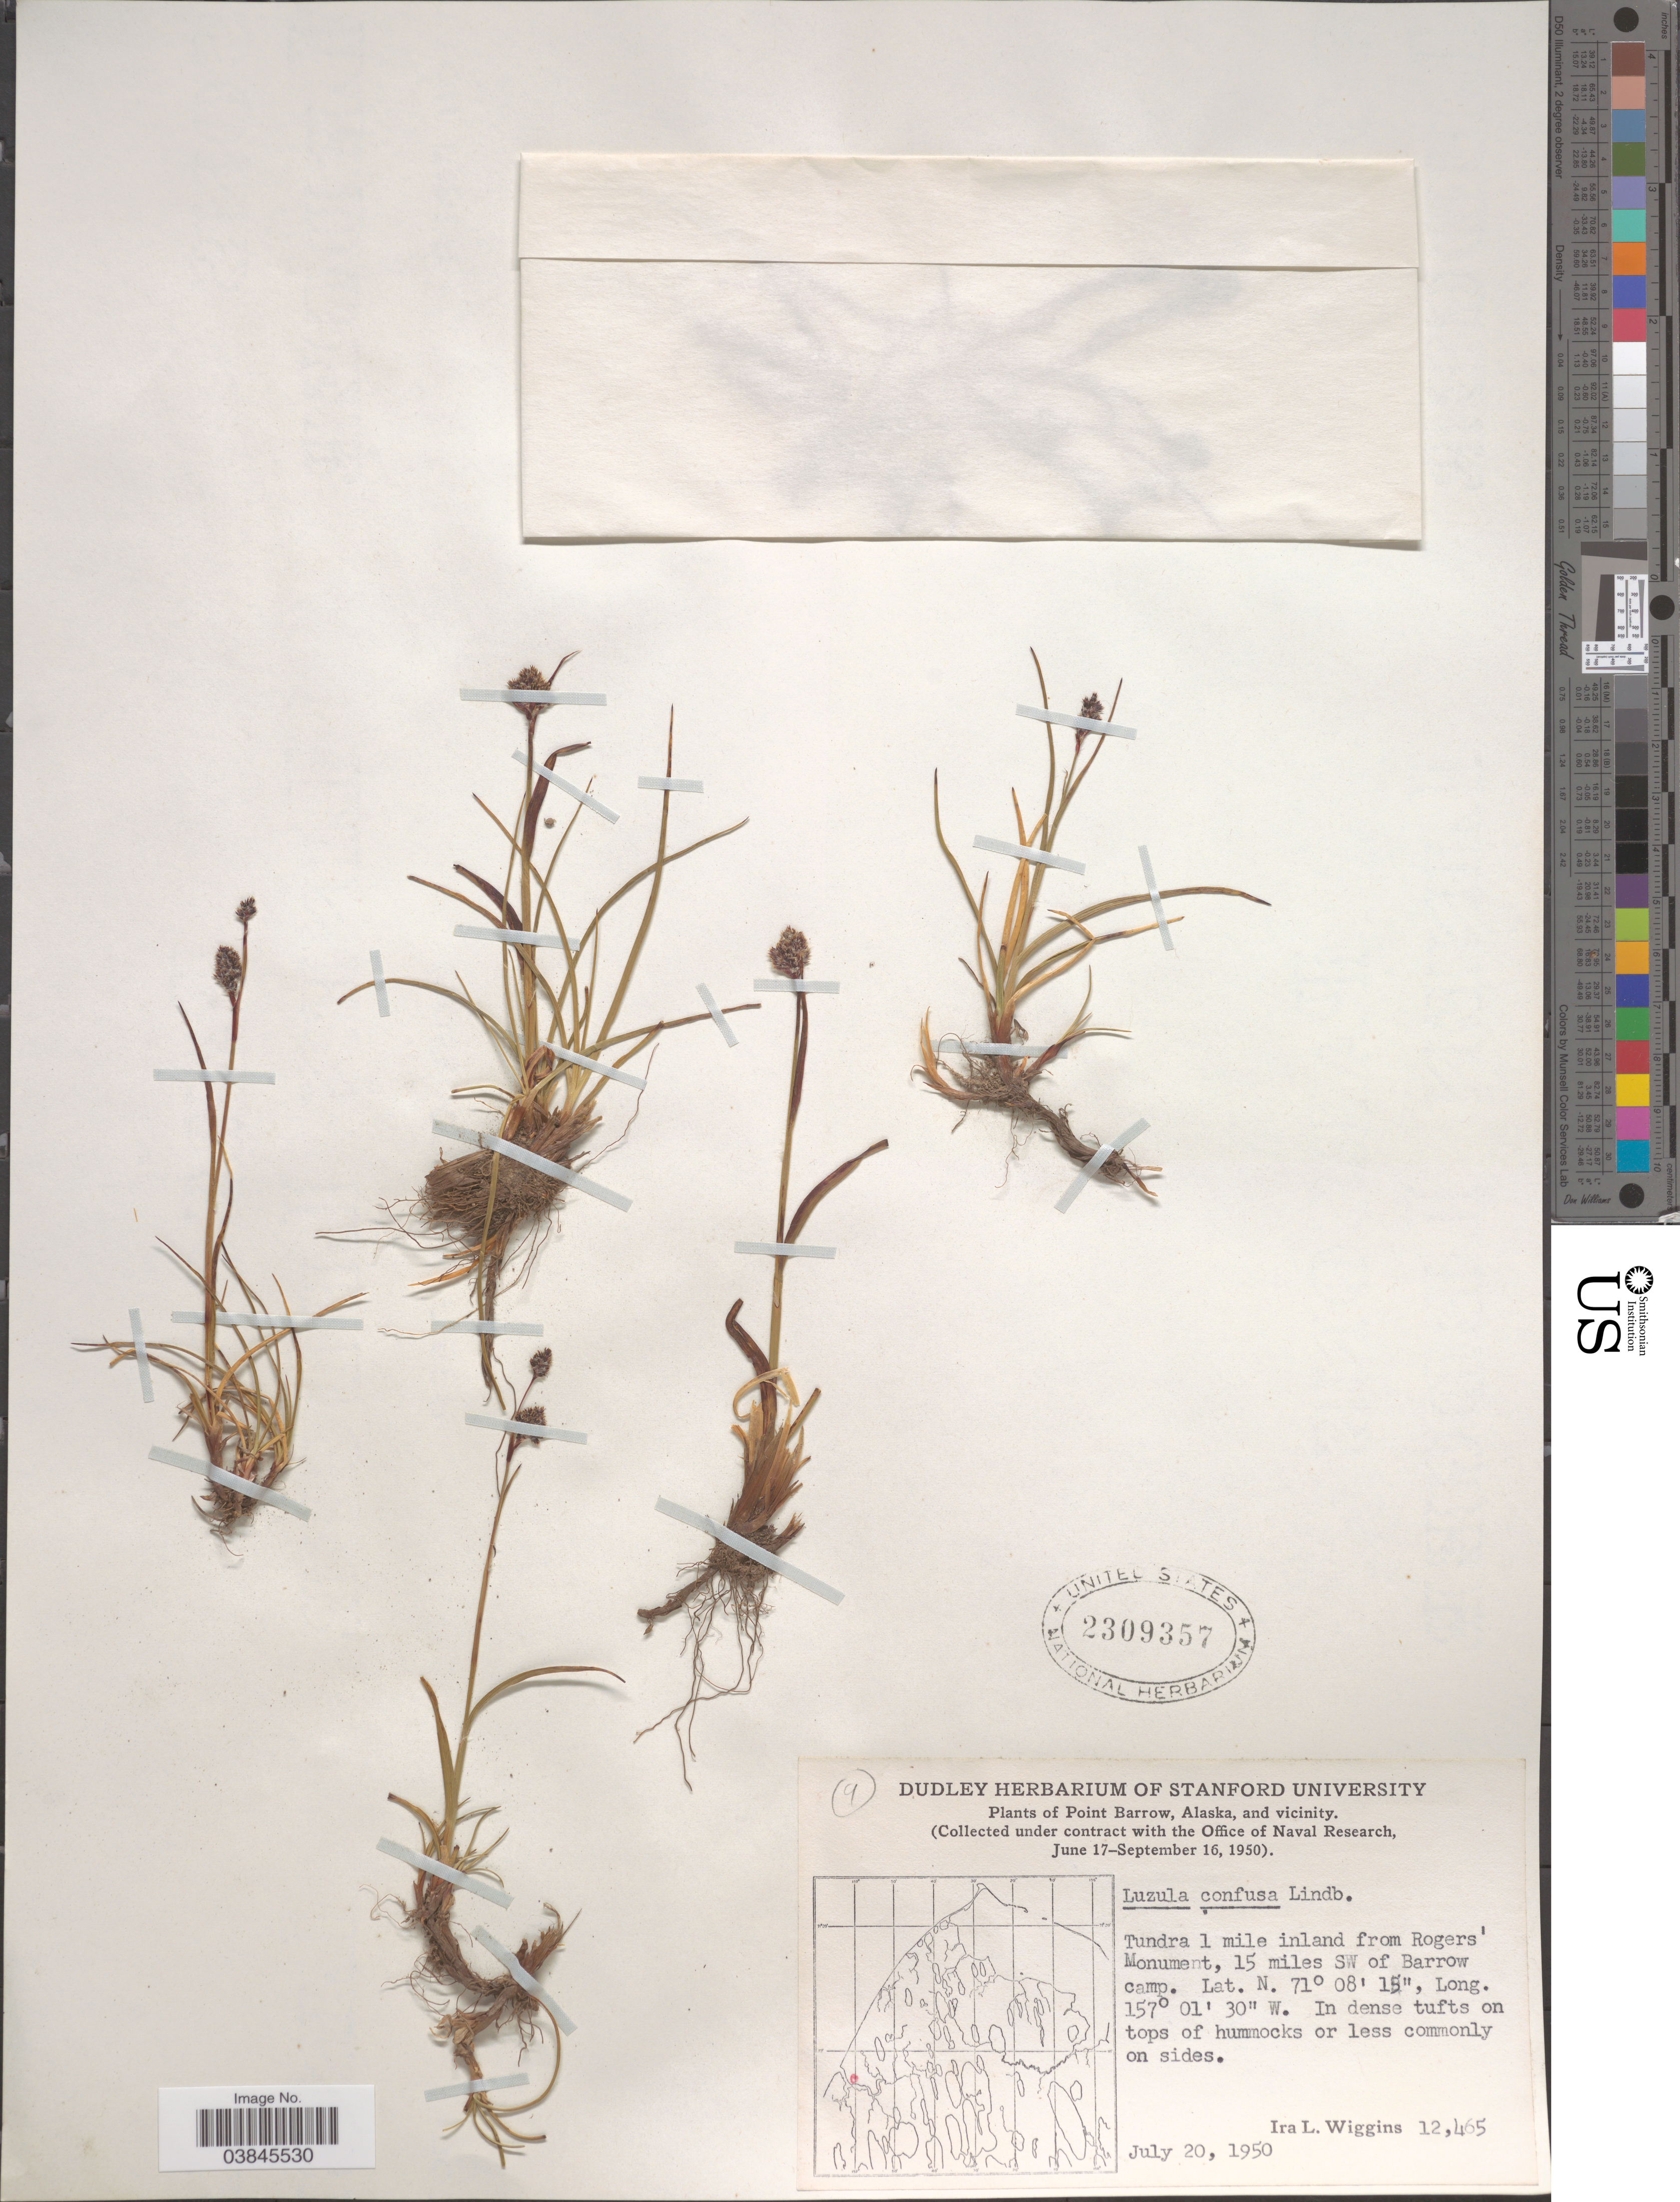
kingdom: Plantae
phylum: Tracheophyta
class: Liliopsida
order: Poales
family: Juncaceae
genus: Luzula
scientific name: Luzula confusa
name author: Lindeb.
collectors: I. L. Wiggins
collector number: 12465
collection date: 1950-07-20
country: United States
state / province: Alaska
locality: Point Barrow, and vicinity. Tundra 1 mile inland from Rogers' Monument, 15 miles SW of Barrow camp.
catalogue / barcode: US 2309357